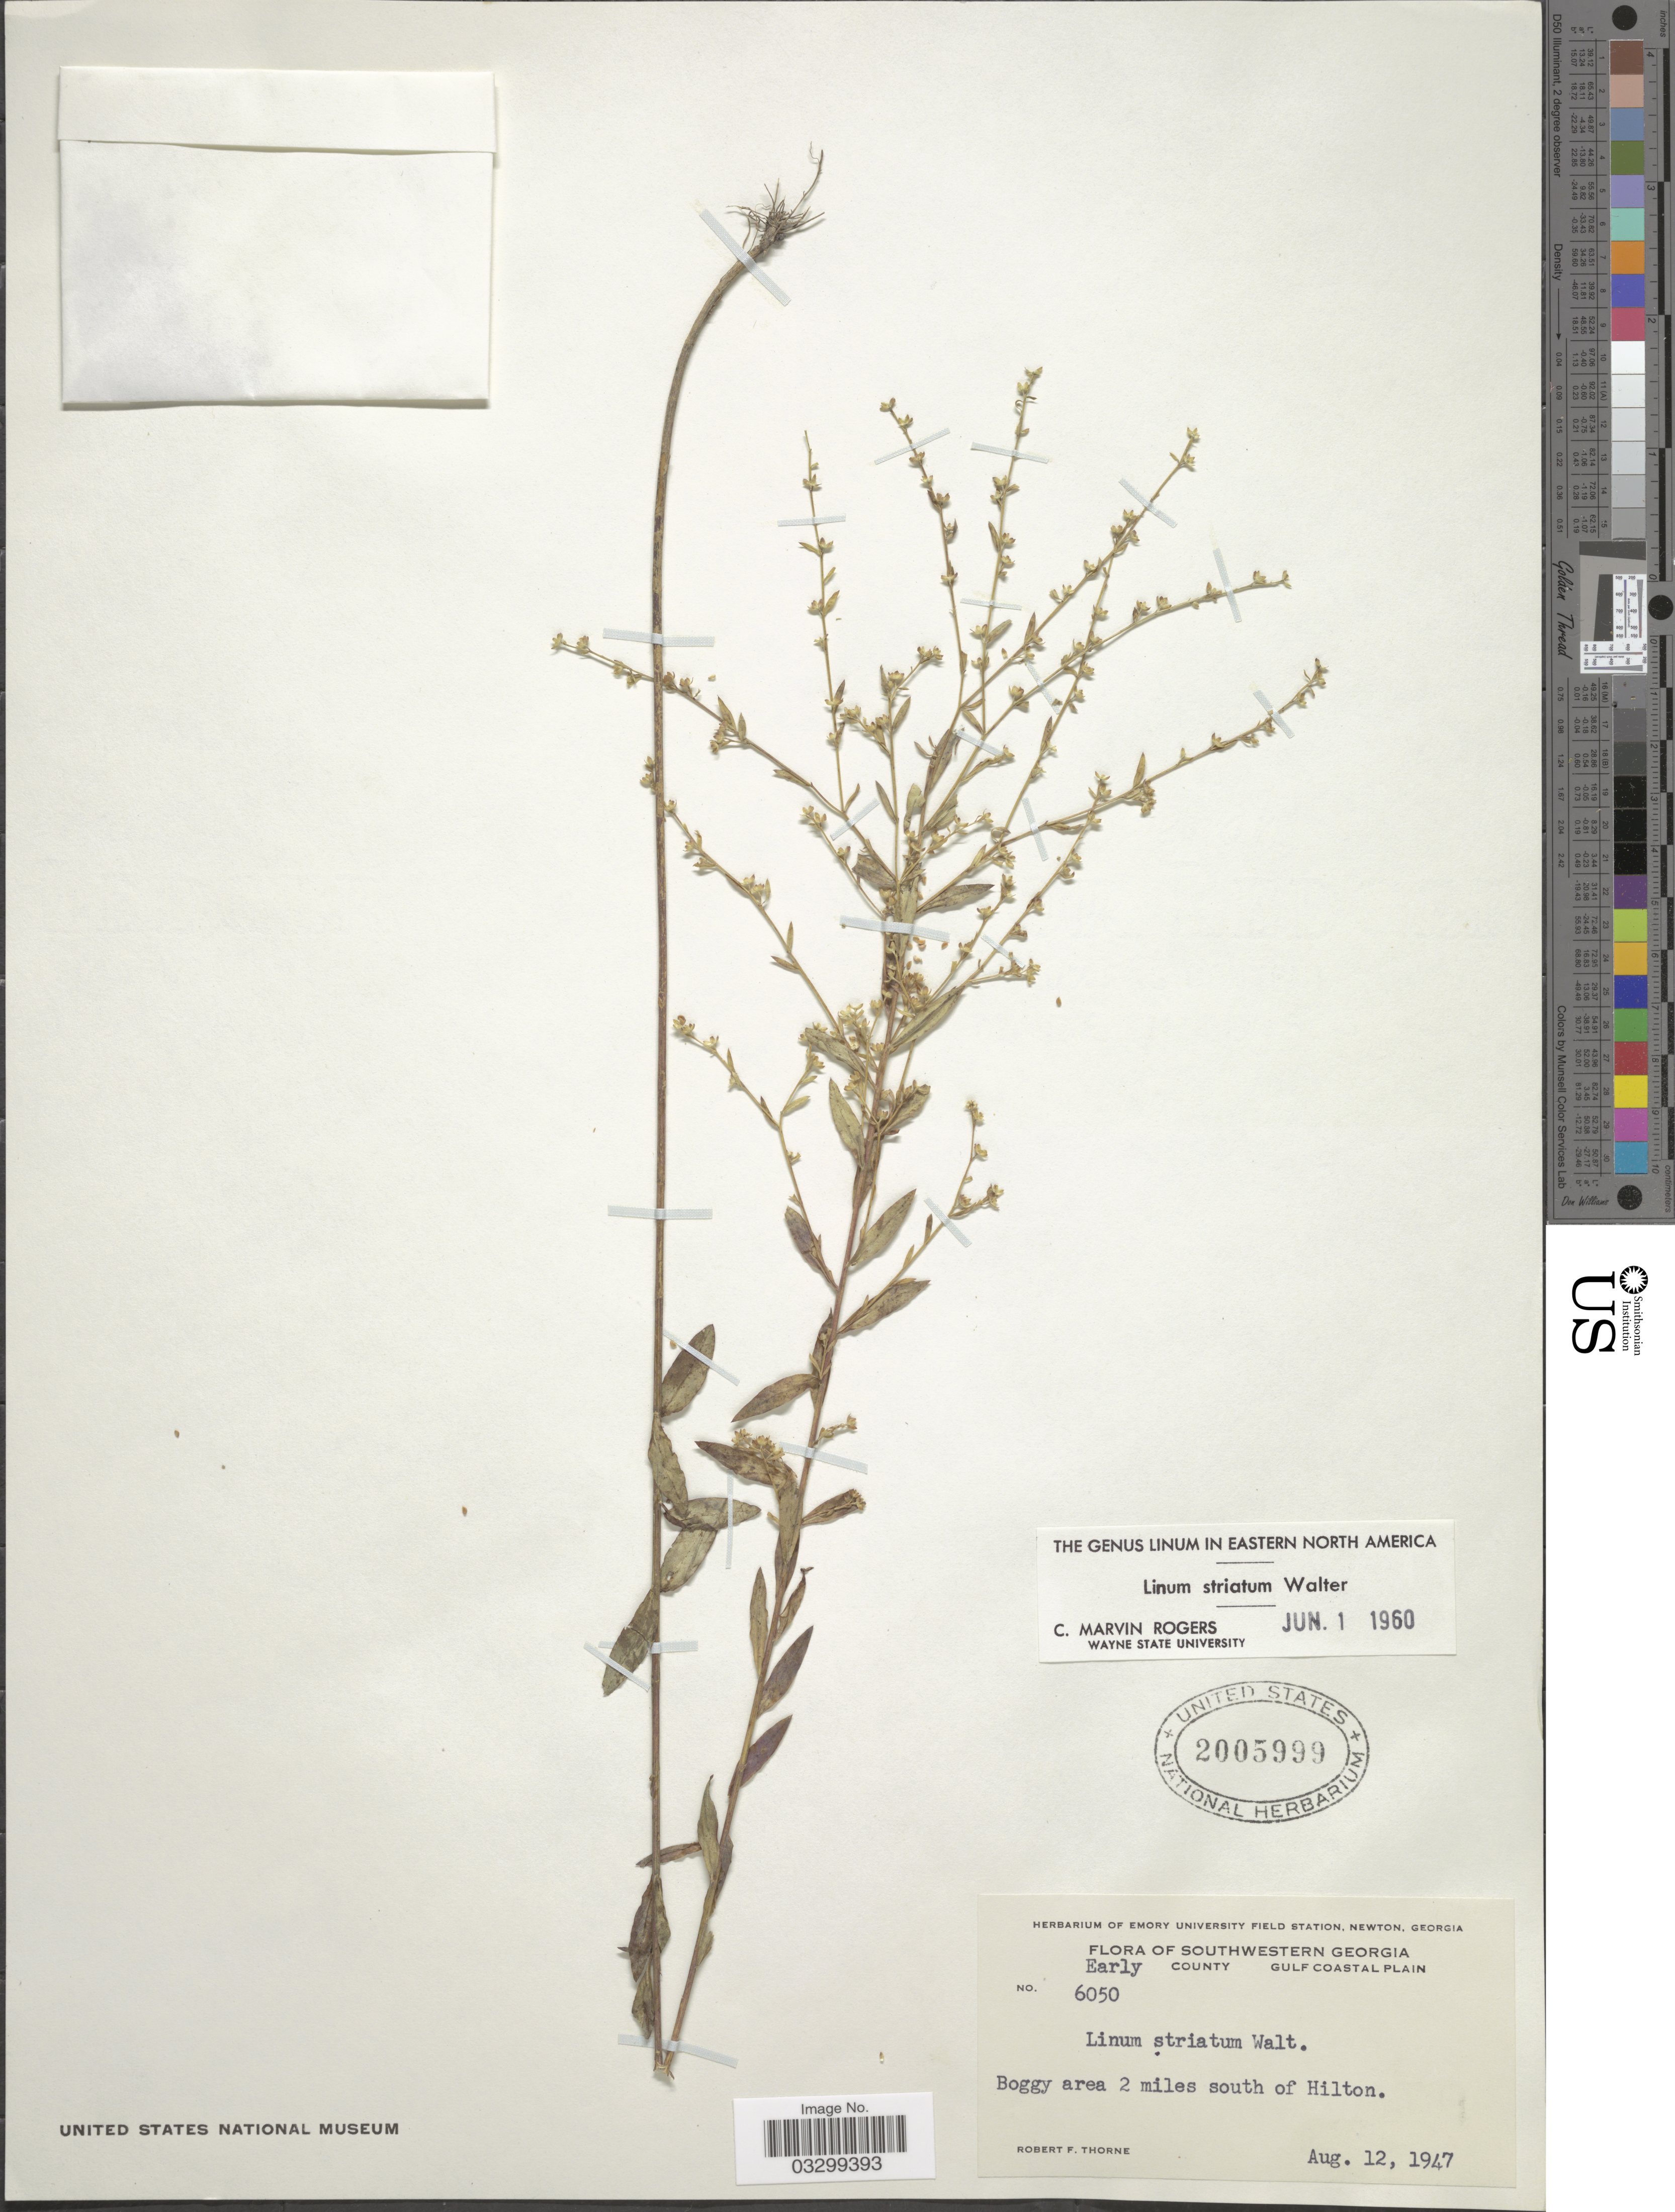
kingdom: Plantae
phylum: Tracheophyta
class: Magnoliopsida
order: Malpighiales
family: Linaceae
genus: Linum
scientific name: Linum striatum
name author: Walter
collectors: R. F. Thorne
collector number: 6050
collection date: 1947-08-12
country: United States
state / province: Georgia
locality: Southwestern Georgia. Early County Gulf Coastal Plain. Boggy area 2 miles south of Hilton.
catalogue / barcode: US 2005999